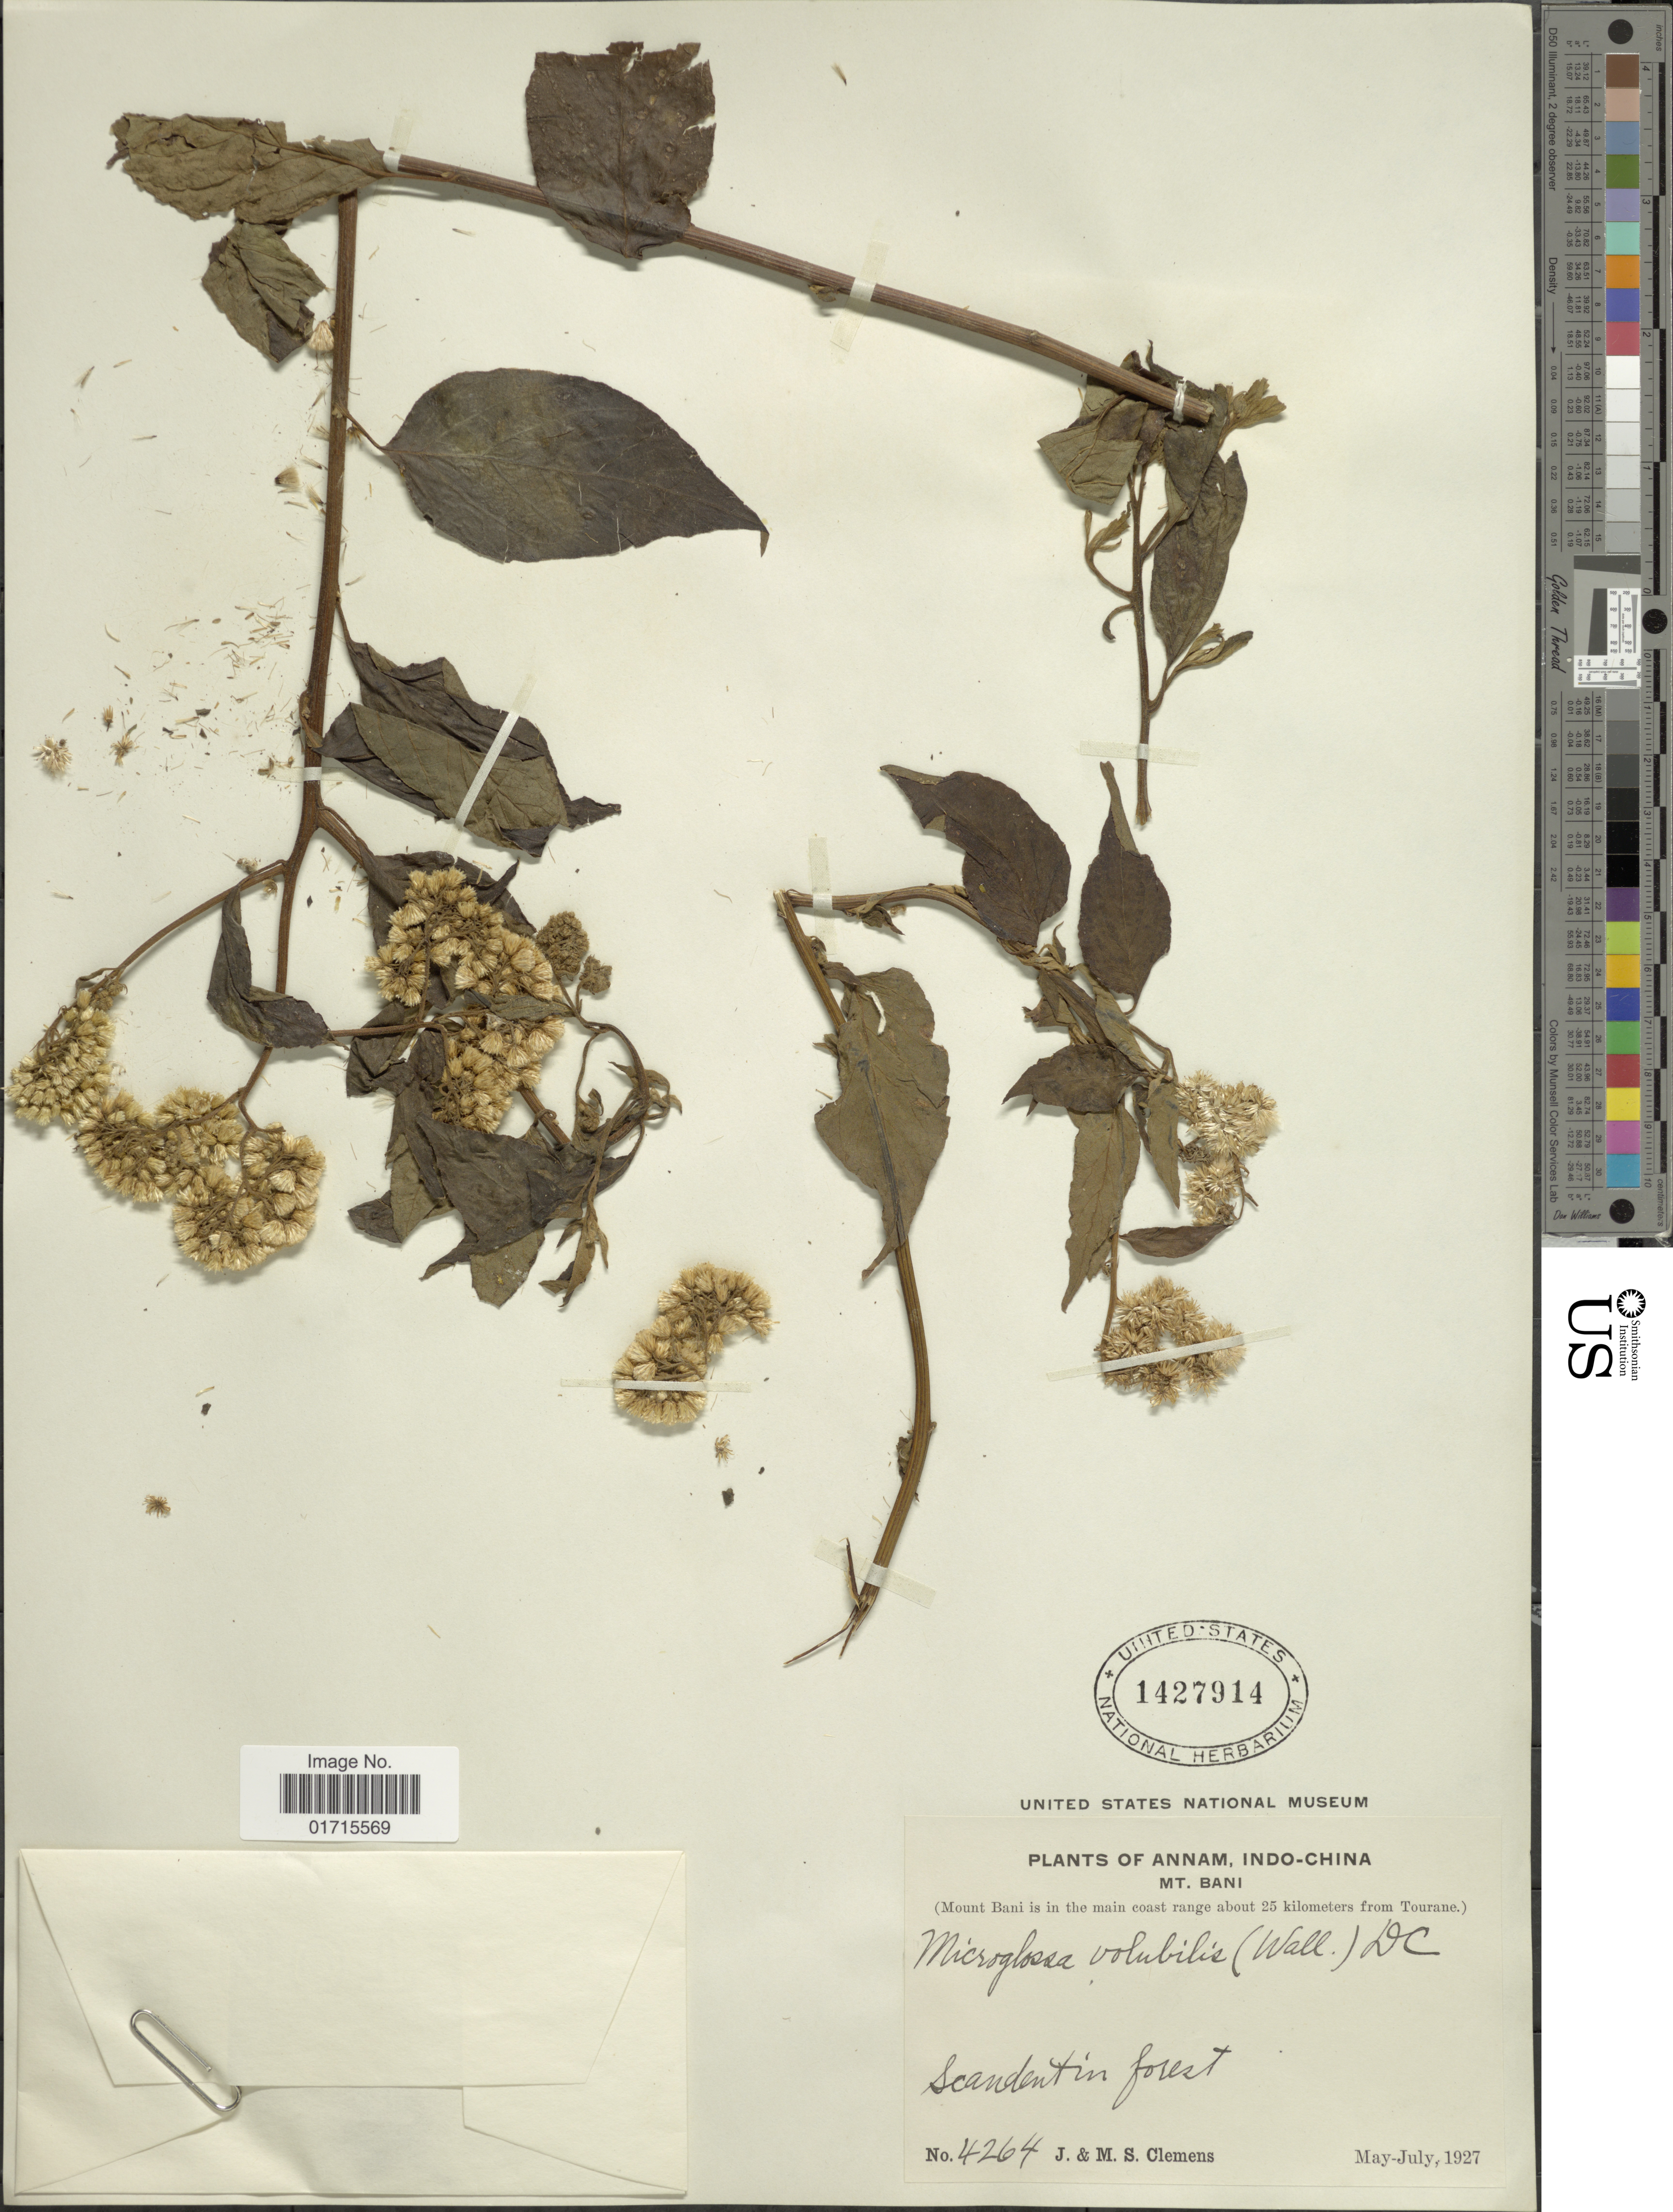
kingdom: Plantae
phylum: Tracheophyta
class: Magnoliopsida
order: Asterales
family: Asteraceae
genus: Microglossa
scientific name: Microglossa pyrifolia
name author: (Lam.) Kuntze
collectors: J. Clemens & M. S. Clemens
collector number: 4264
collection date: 1927-05/1927-07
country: Vietnam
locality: Annam, Indo-China. Mt. Bani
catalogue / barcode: US 1427914